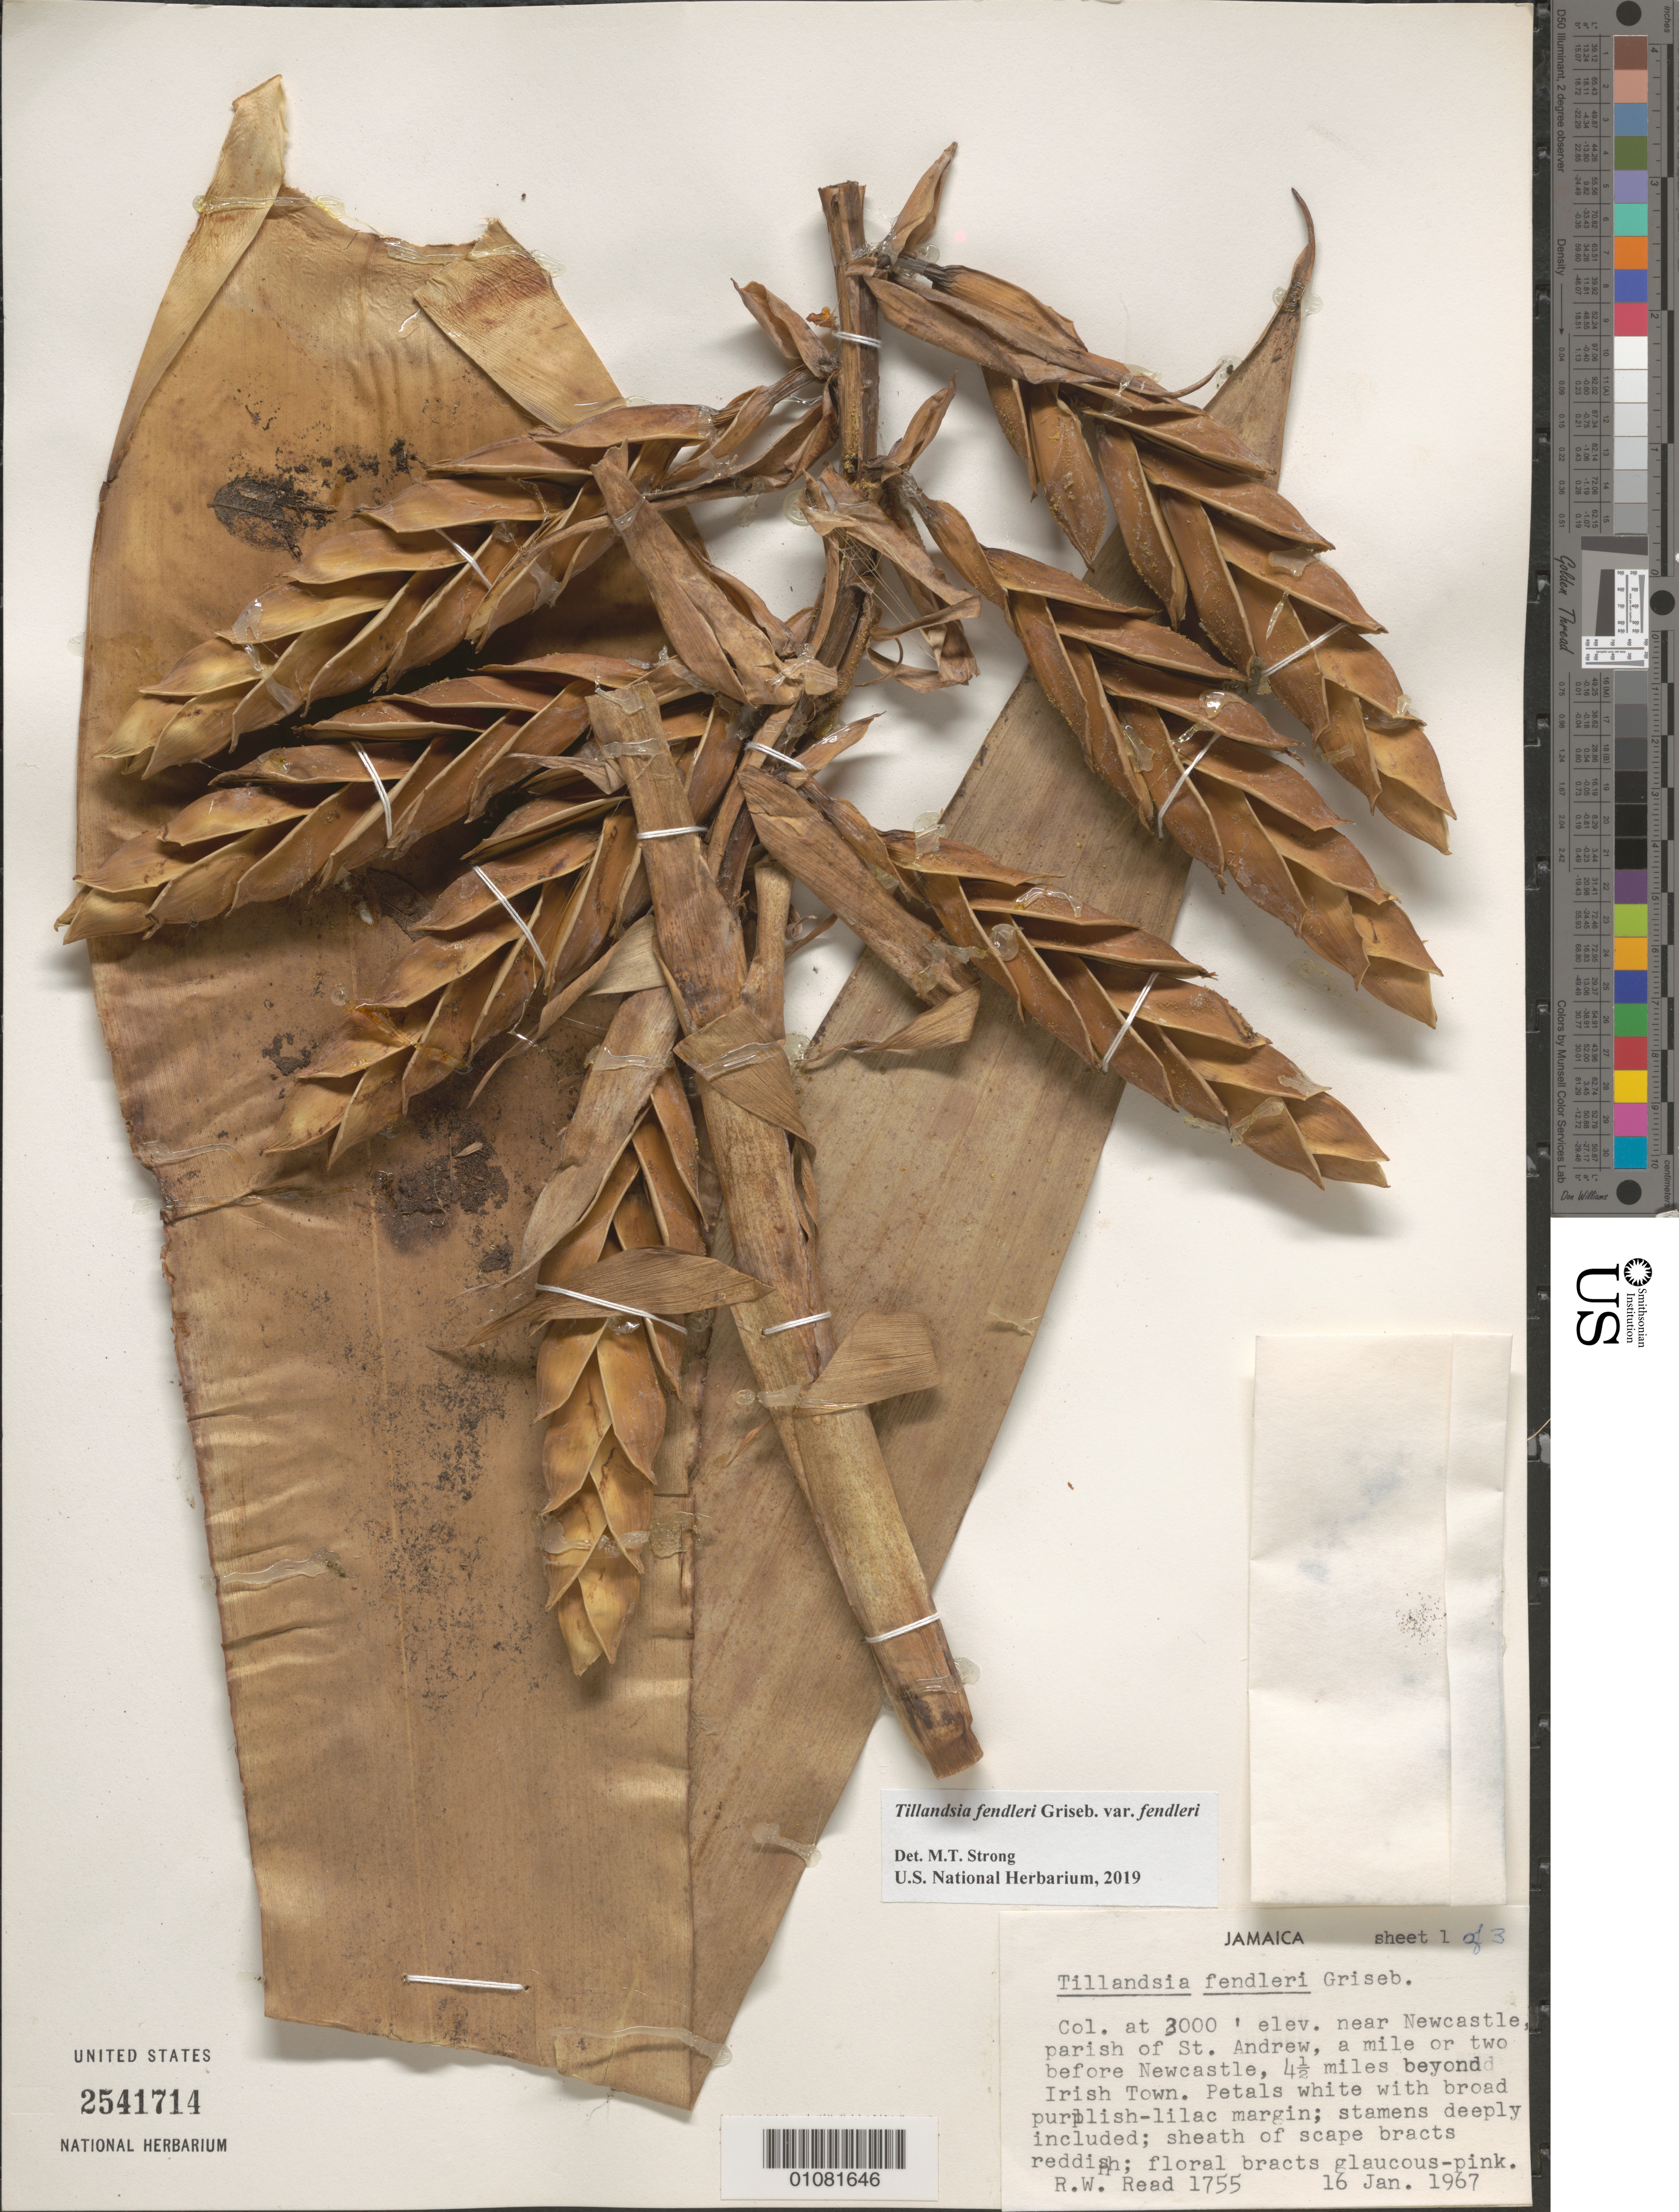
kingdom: Plantae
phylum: Tracheophyta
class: Liliopsida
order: Poales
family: Bromeliaceae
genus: Tillandsia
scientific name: Tillandsia fendleri var. fendleri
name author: Griseb.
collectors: R. W. Read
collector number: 1755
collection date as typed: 16 Jan 1967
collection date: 1967-01-16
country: Jamaica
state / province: Saint Andrew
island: Jamaica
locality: Near Newcastle, a mile or two before Newcastle, 4.5 miles beyond Irish Town.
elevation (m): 914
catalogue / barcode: US 2541714